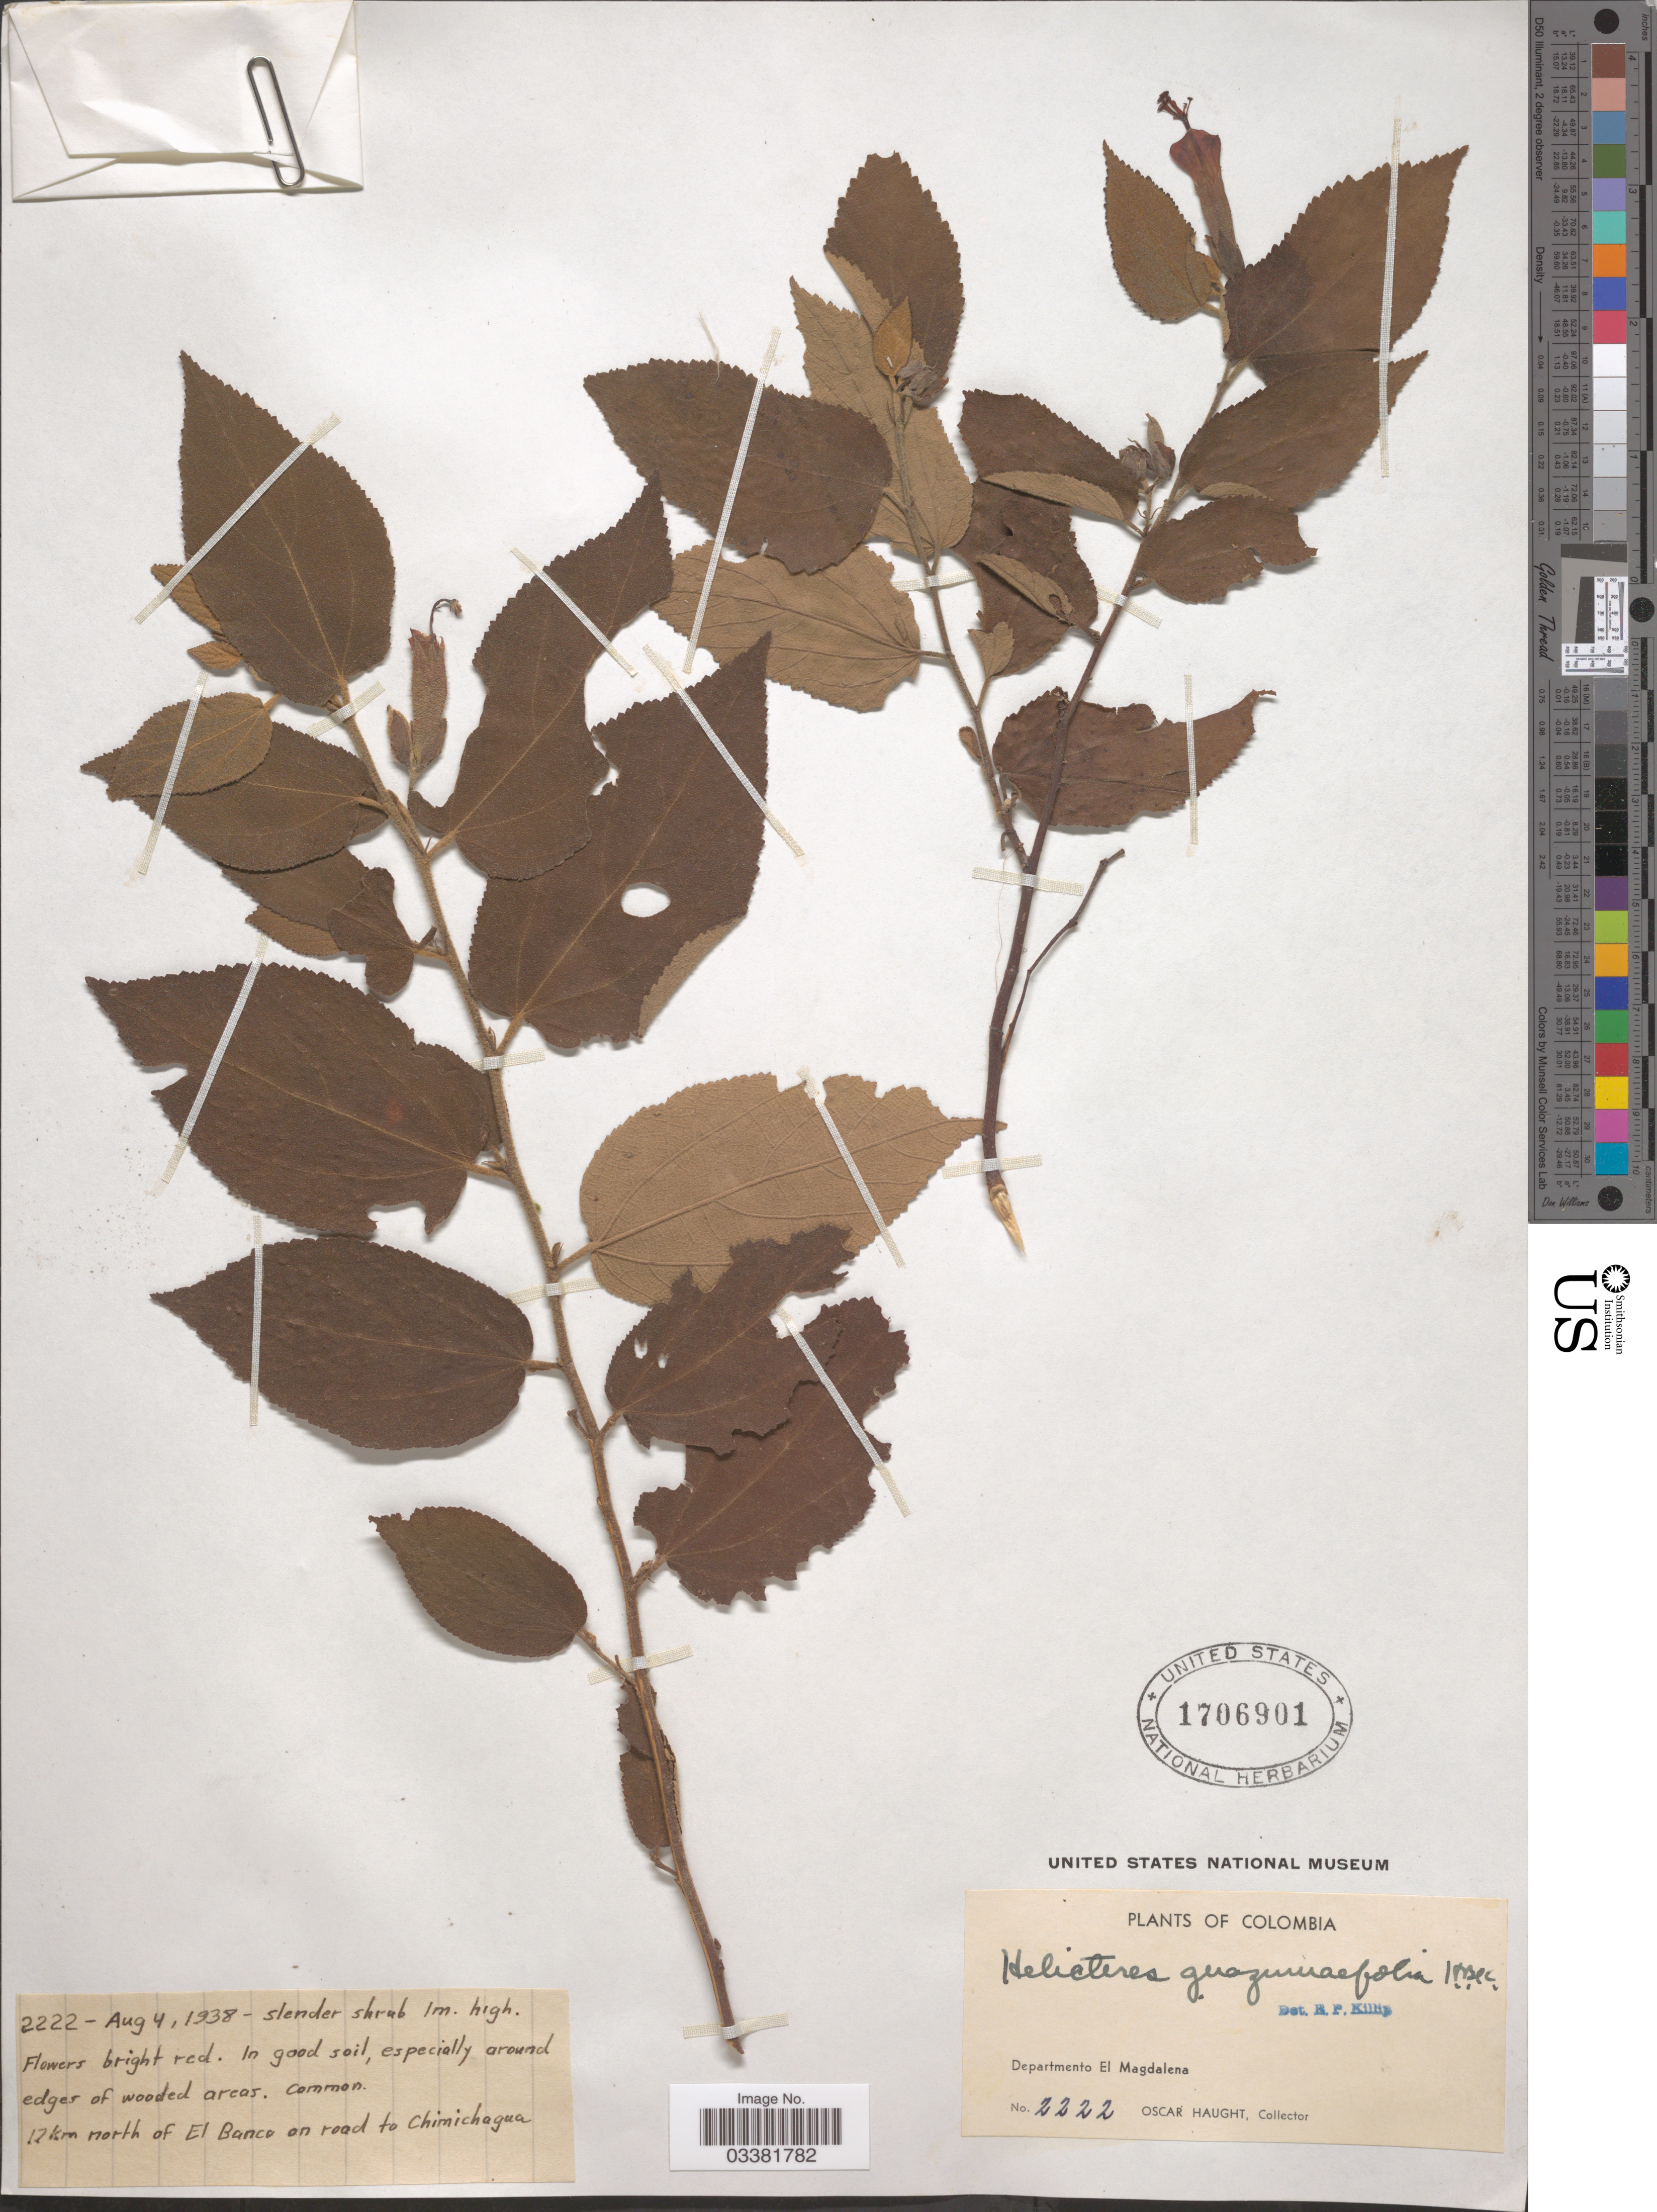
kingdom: Plantae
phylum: Tracheophyta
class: Magnoliopsida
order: Malvales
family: Malvaceae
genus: Helicteres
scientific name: Helicteres guazumifolia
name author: Kunth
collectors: O. Haught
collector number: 2222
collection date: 1938-08-04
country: Colombia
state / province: Magdalena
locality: Departamento El Magdalena. 12 km north of El Banco on road to Chimichagua.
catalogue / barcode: US 1706901